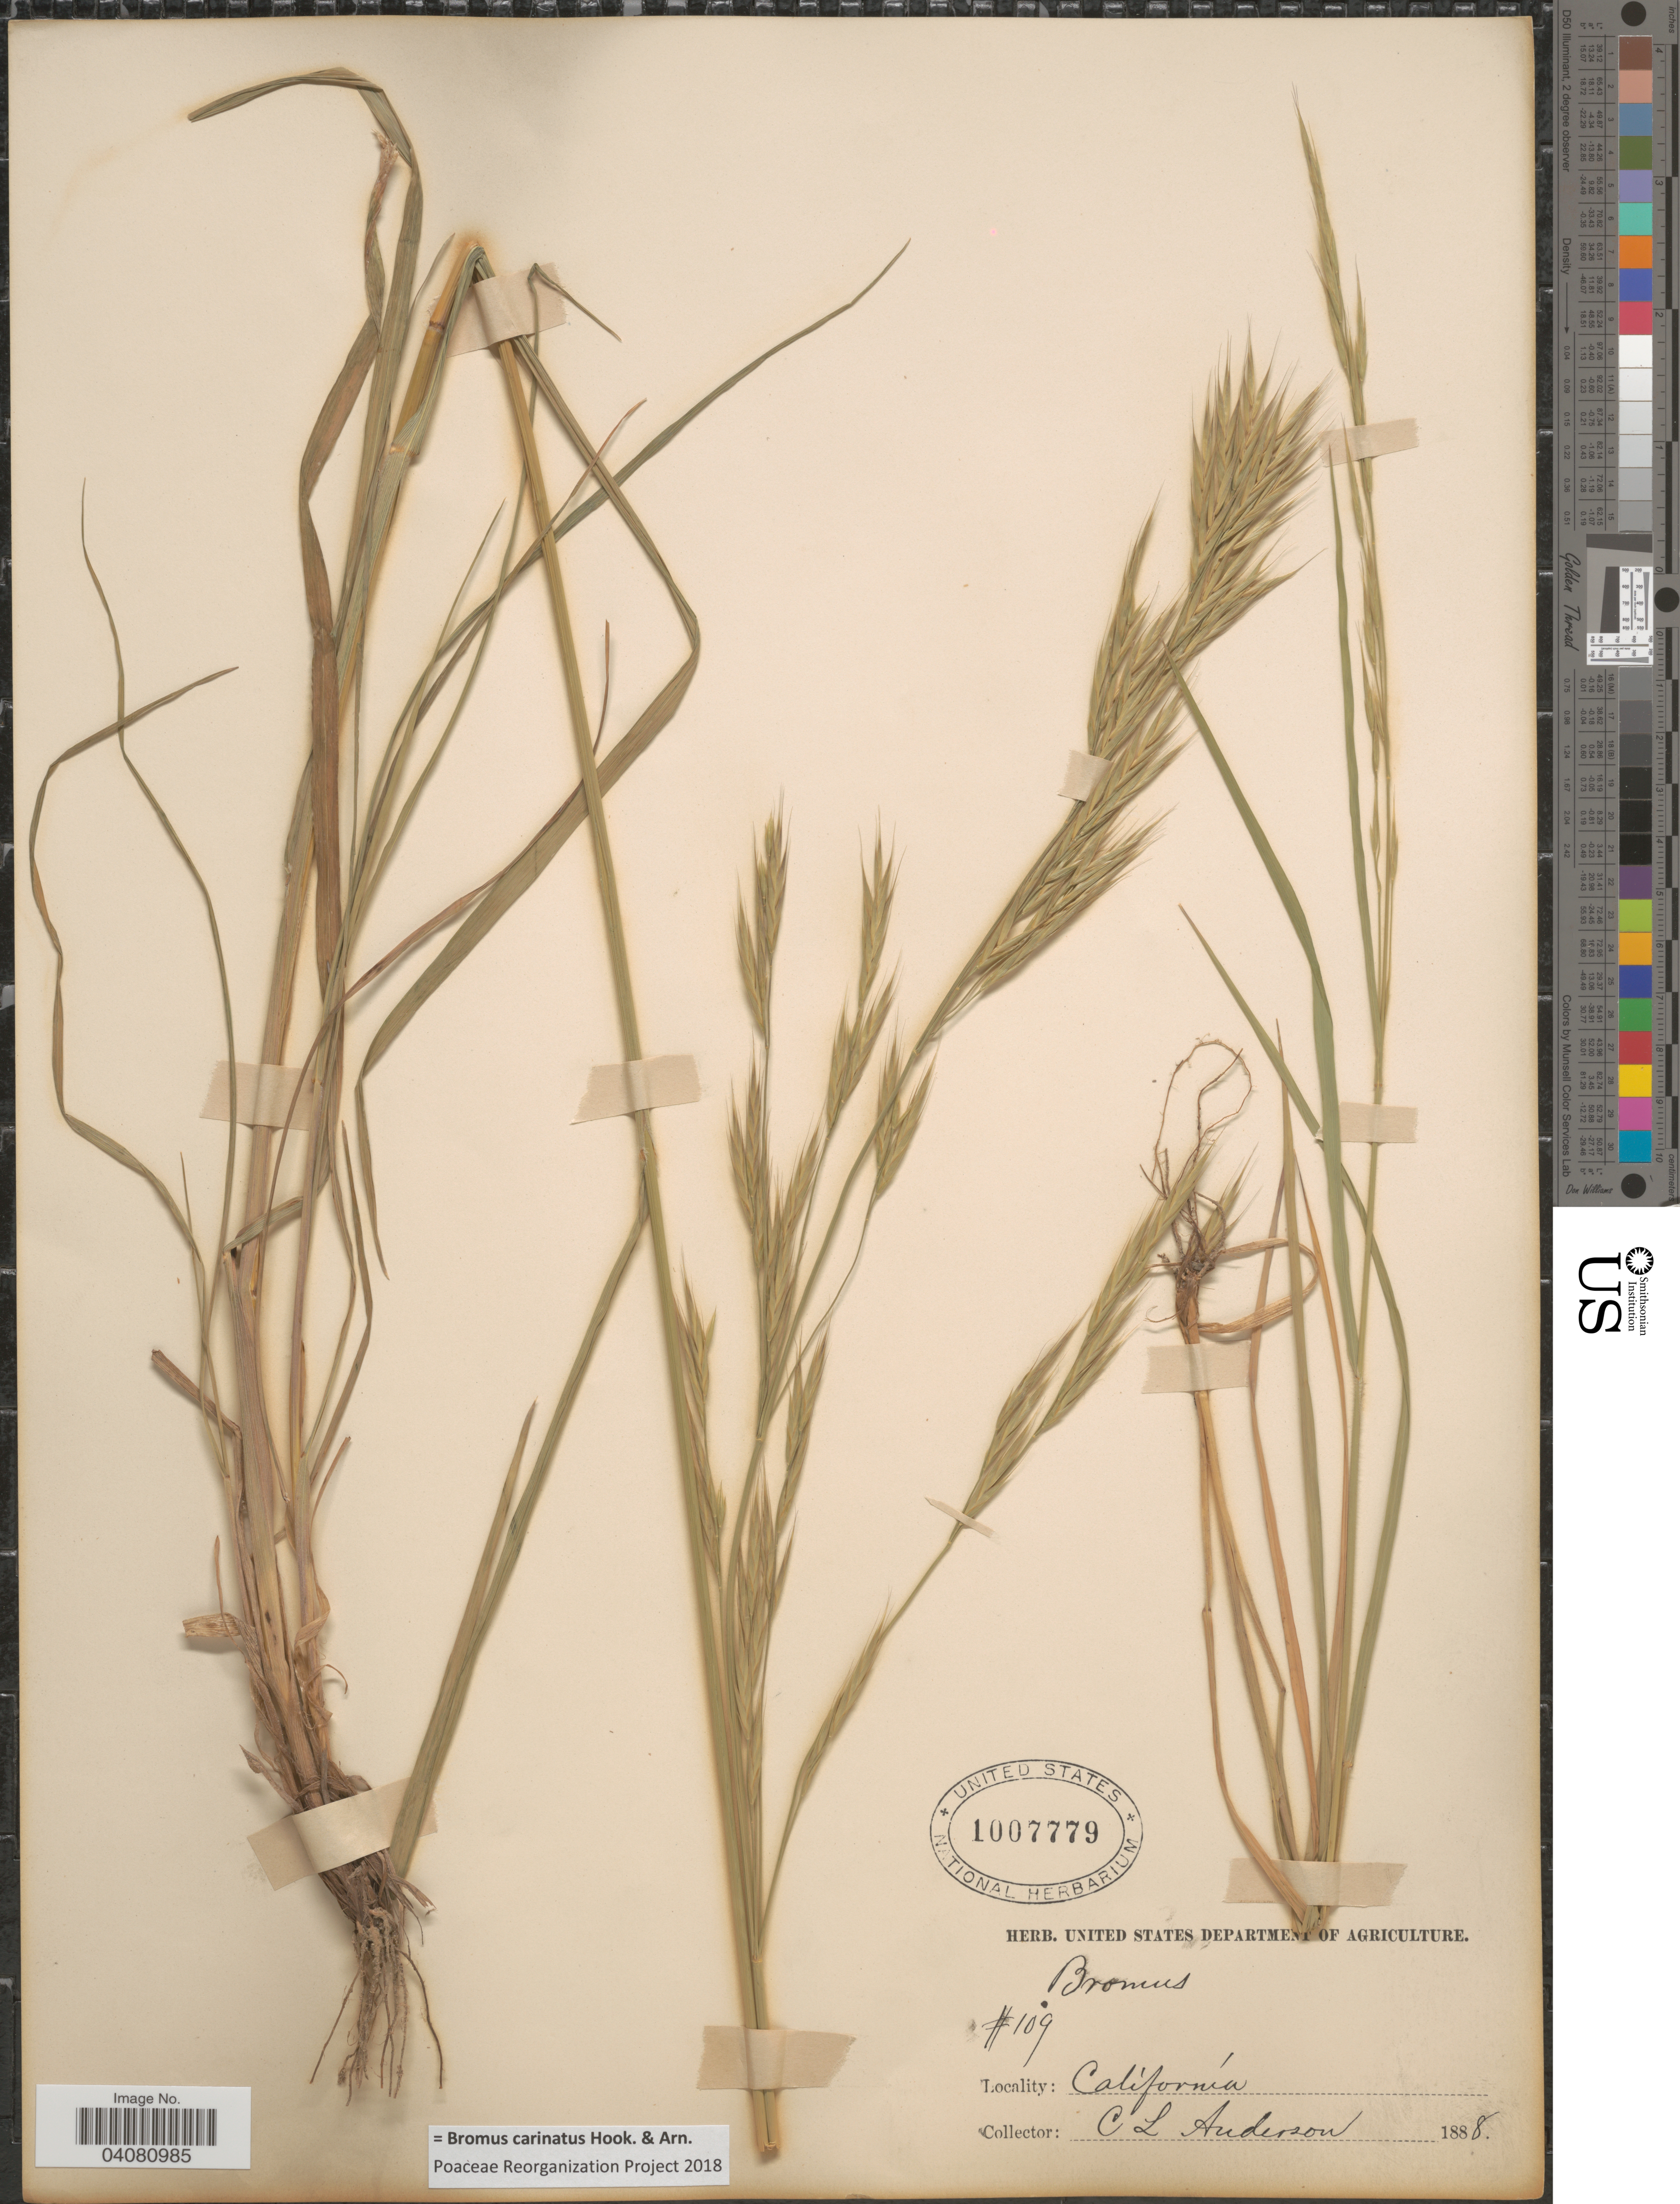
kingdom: Plantae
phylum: Tracheophyta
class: Liliopsida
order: Poales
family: Poaceae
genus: Bromus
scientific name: Bromus carinatus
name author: Hook. & Arn.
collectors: C. L. Anderson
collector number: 109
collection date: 1888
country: United States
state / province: California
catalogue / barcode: US 1007779